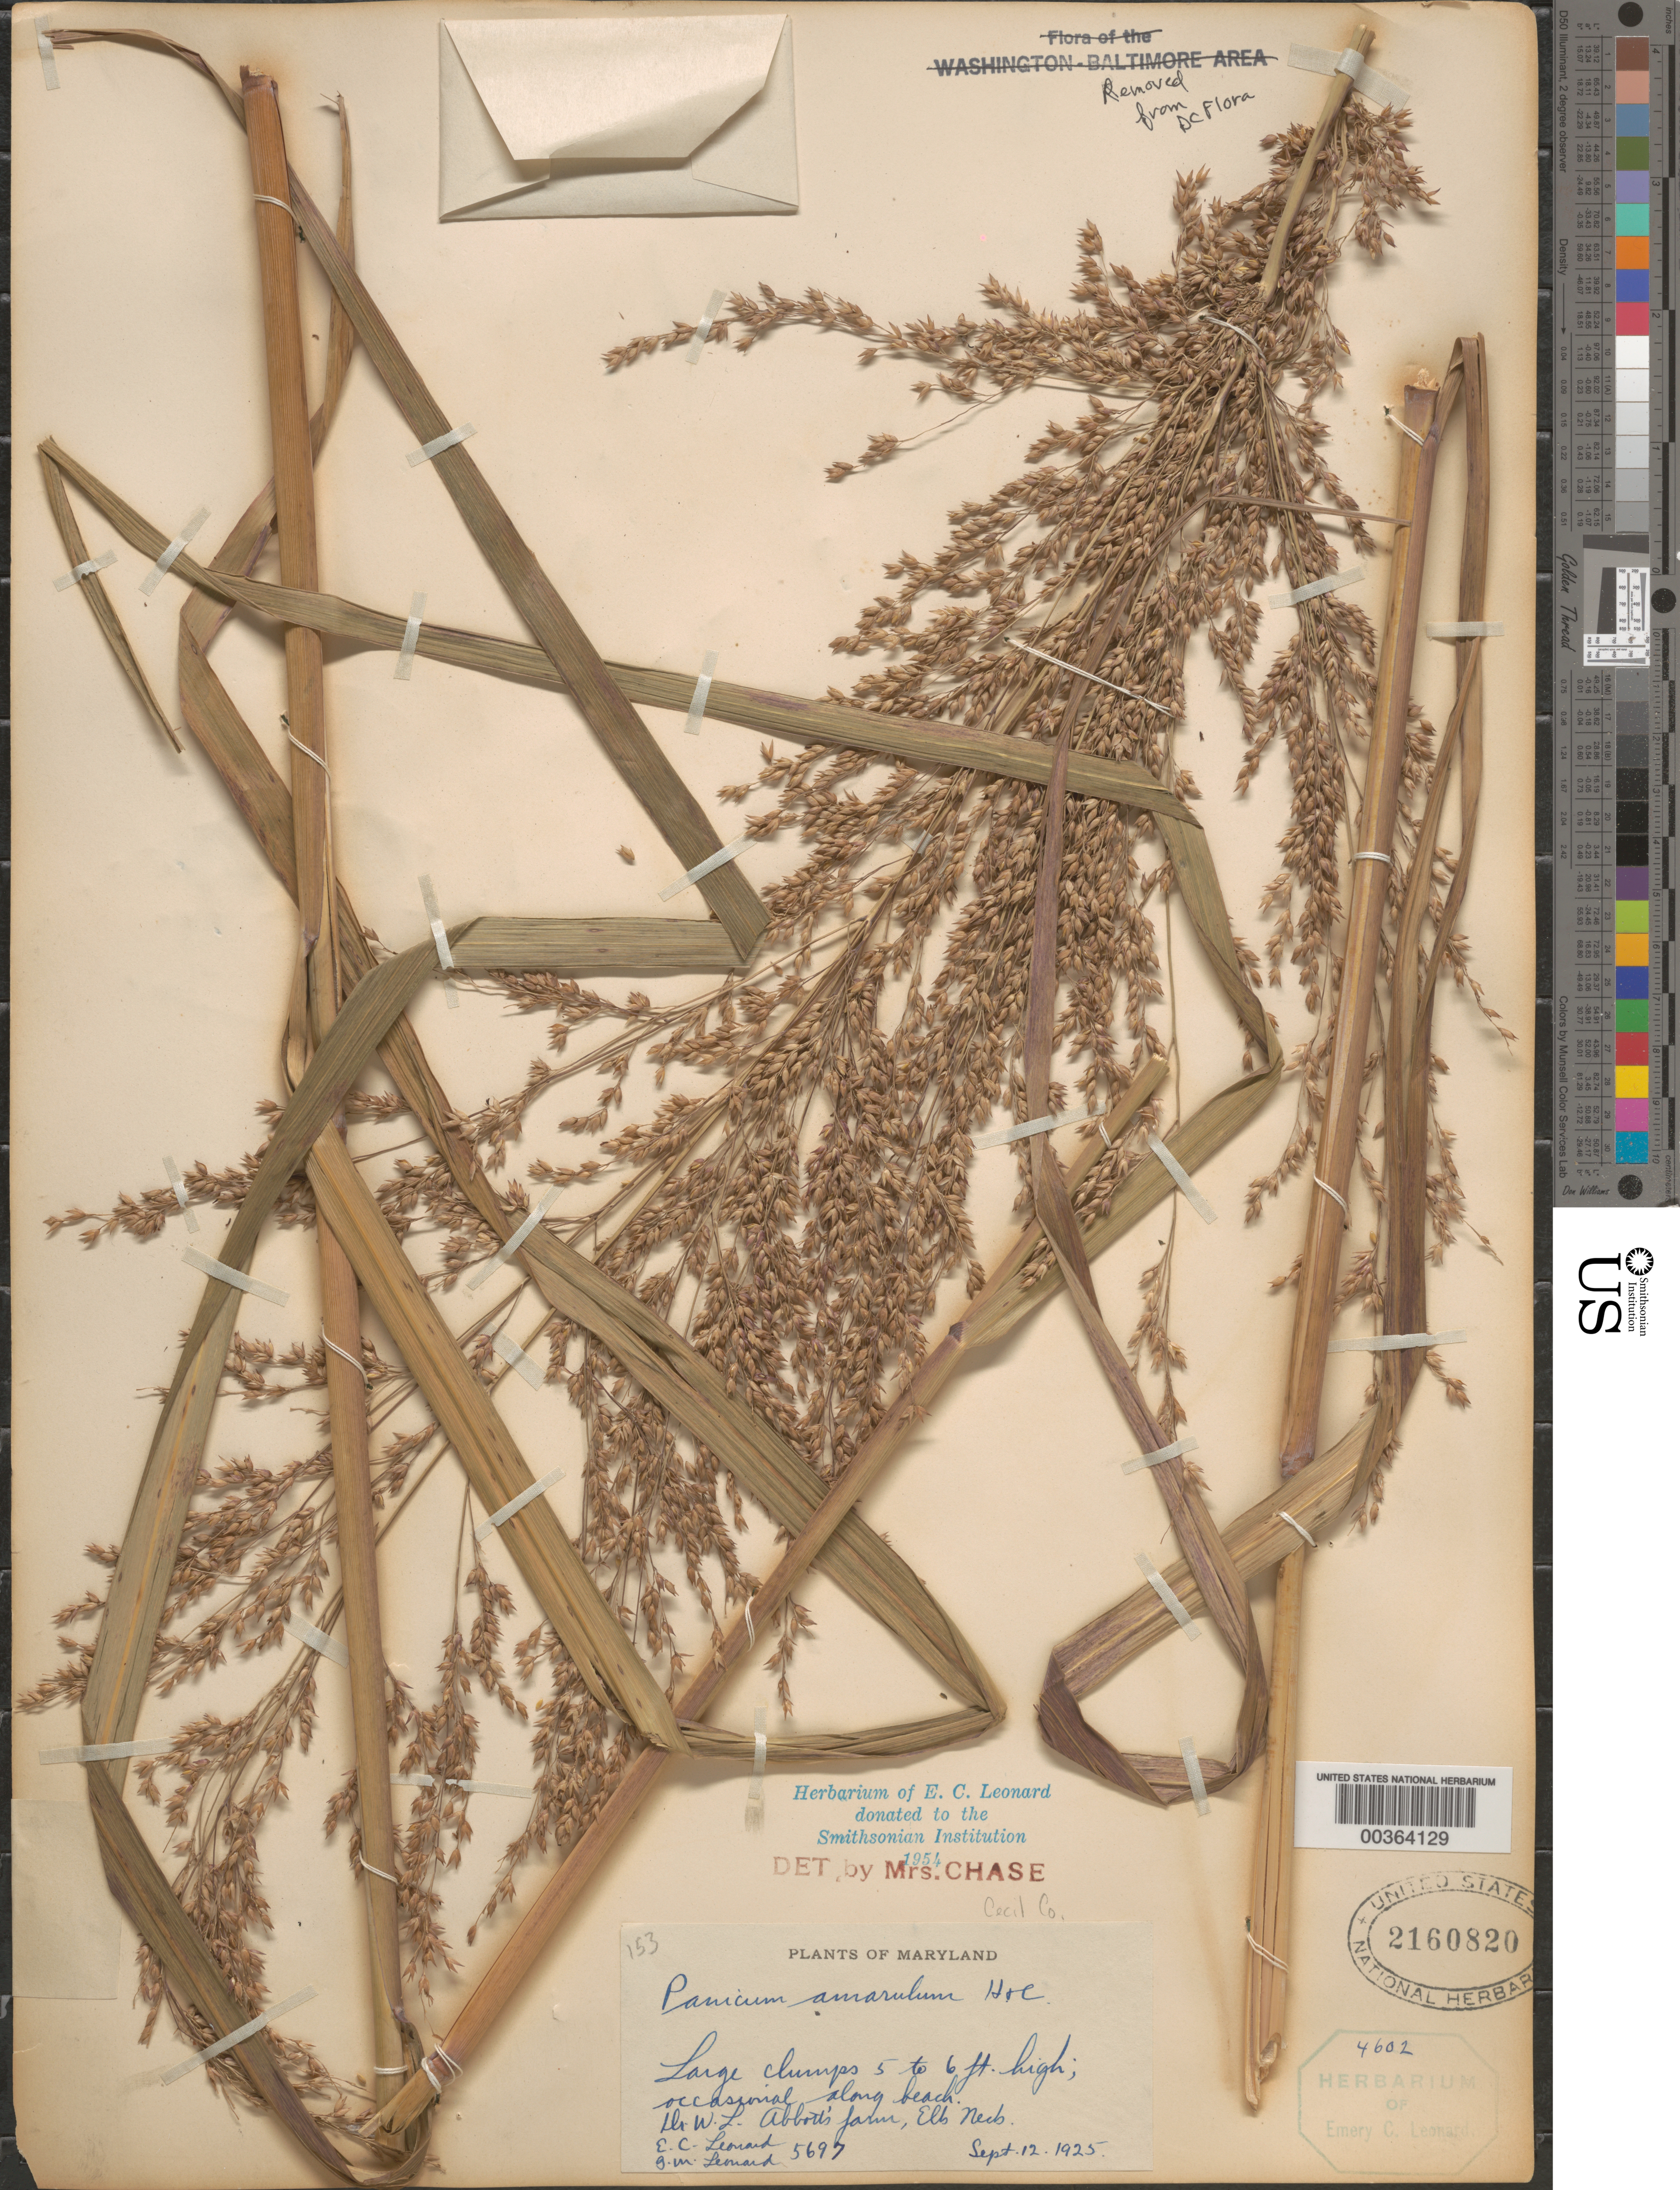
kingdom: Plantae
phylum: Tracheophyta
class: Liliopsida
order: Poales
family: Poaceae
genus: Panicum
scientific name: Panicum amarulum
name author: Hitchc. & Chase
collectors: E. C. Leonard & G. M. Leonard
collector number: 5697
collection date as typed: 12 Sep 1925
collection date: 1925-09-12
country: United States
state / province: Maryland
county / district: Cecil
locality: Elk neck, dr abbott's farm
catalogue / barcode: US 2160820